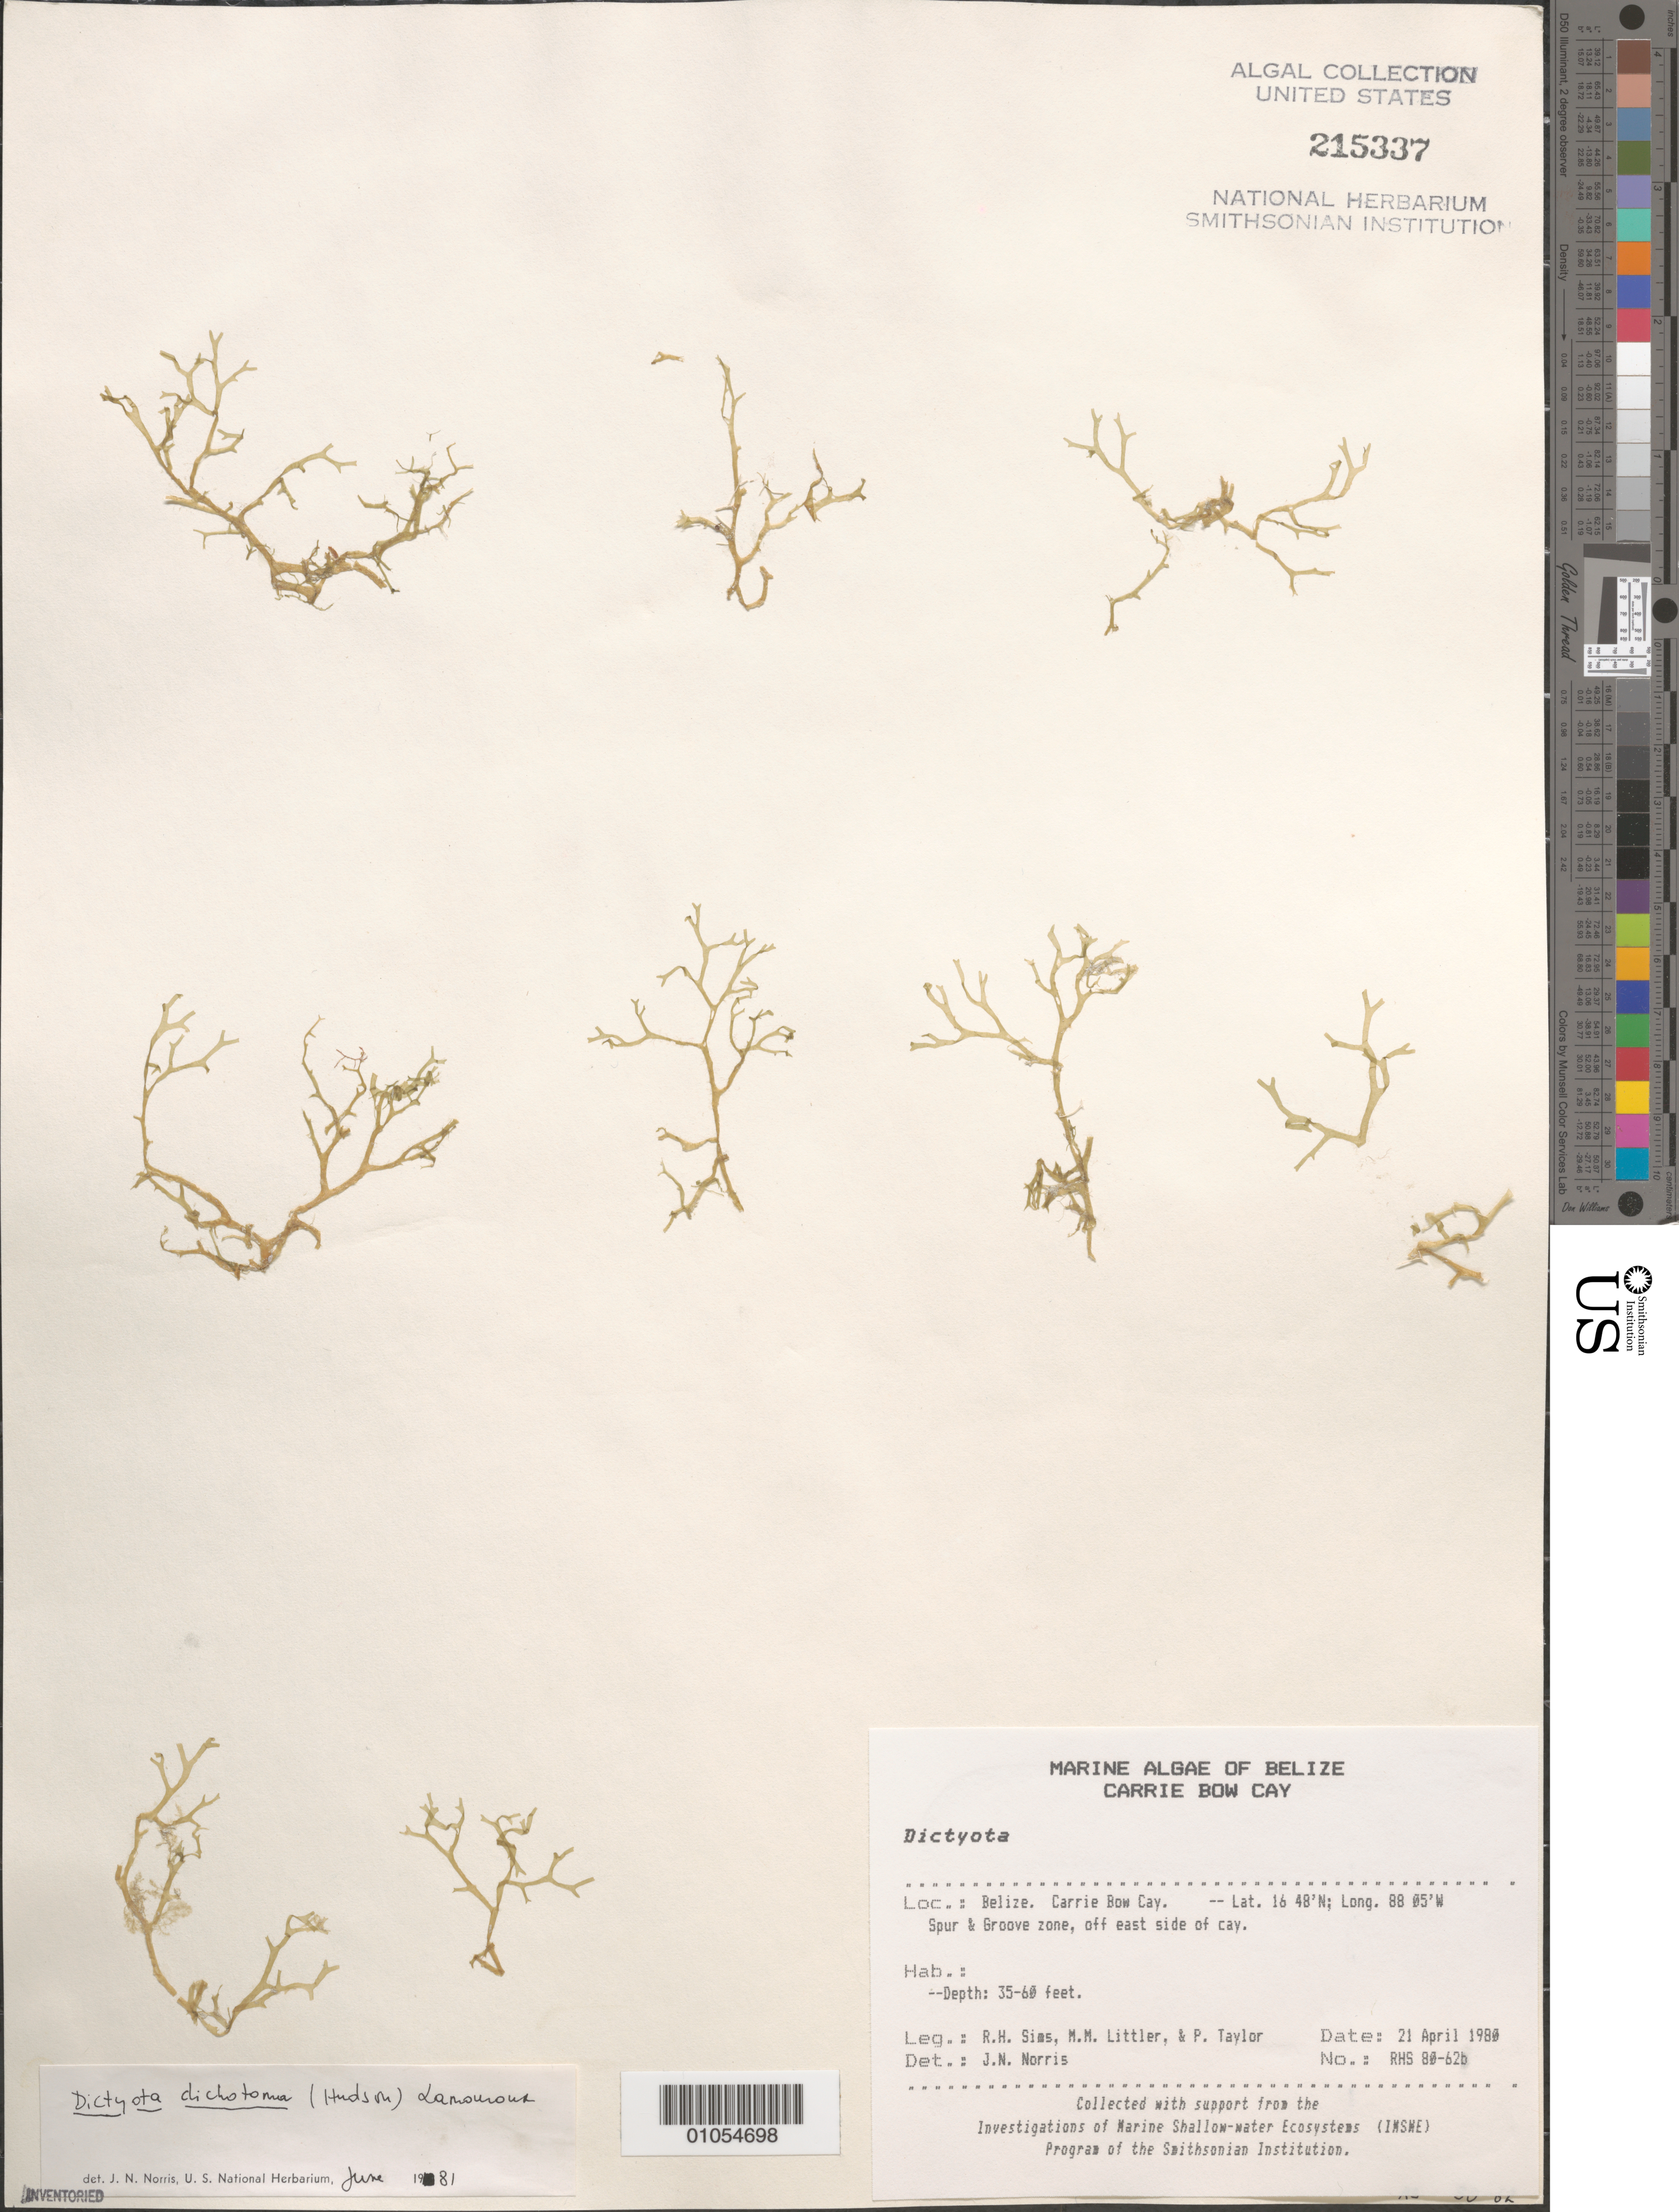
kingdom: Chromista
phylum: Ochrophyta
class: Phaeophyceae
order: Dictyotales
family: Dictyotaceae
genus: Dictyota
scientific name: Dictyota dichotoma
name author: (Huds.) J.V.Lamouroux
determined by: Norris, James N.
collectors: R. H. Sims, M. M. Littler & P. R. Taylor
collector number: RHS 80-62B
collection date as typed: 21 Apr 1980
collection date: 1980-04-21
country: Belize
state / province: Stann Creek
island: Carrie Bow Cay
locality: Spur and groove zone off east side of Carrie Bow Cay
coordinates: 16 48'N, 88 05'W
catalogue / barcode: US 215337